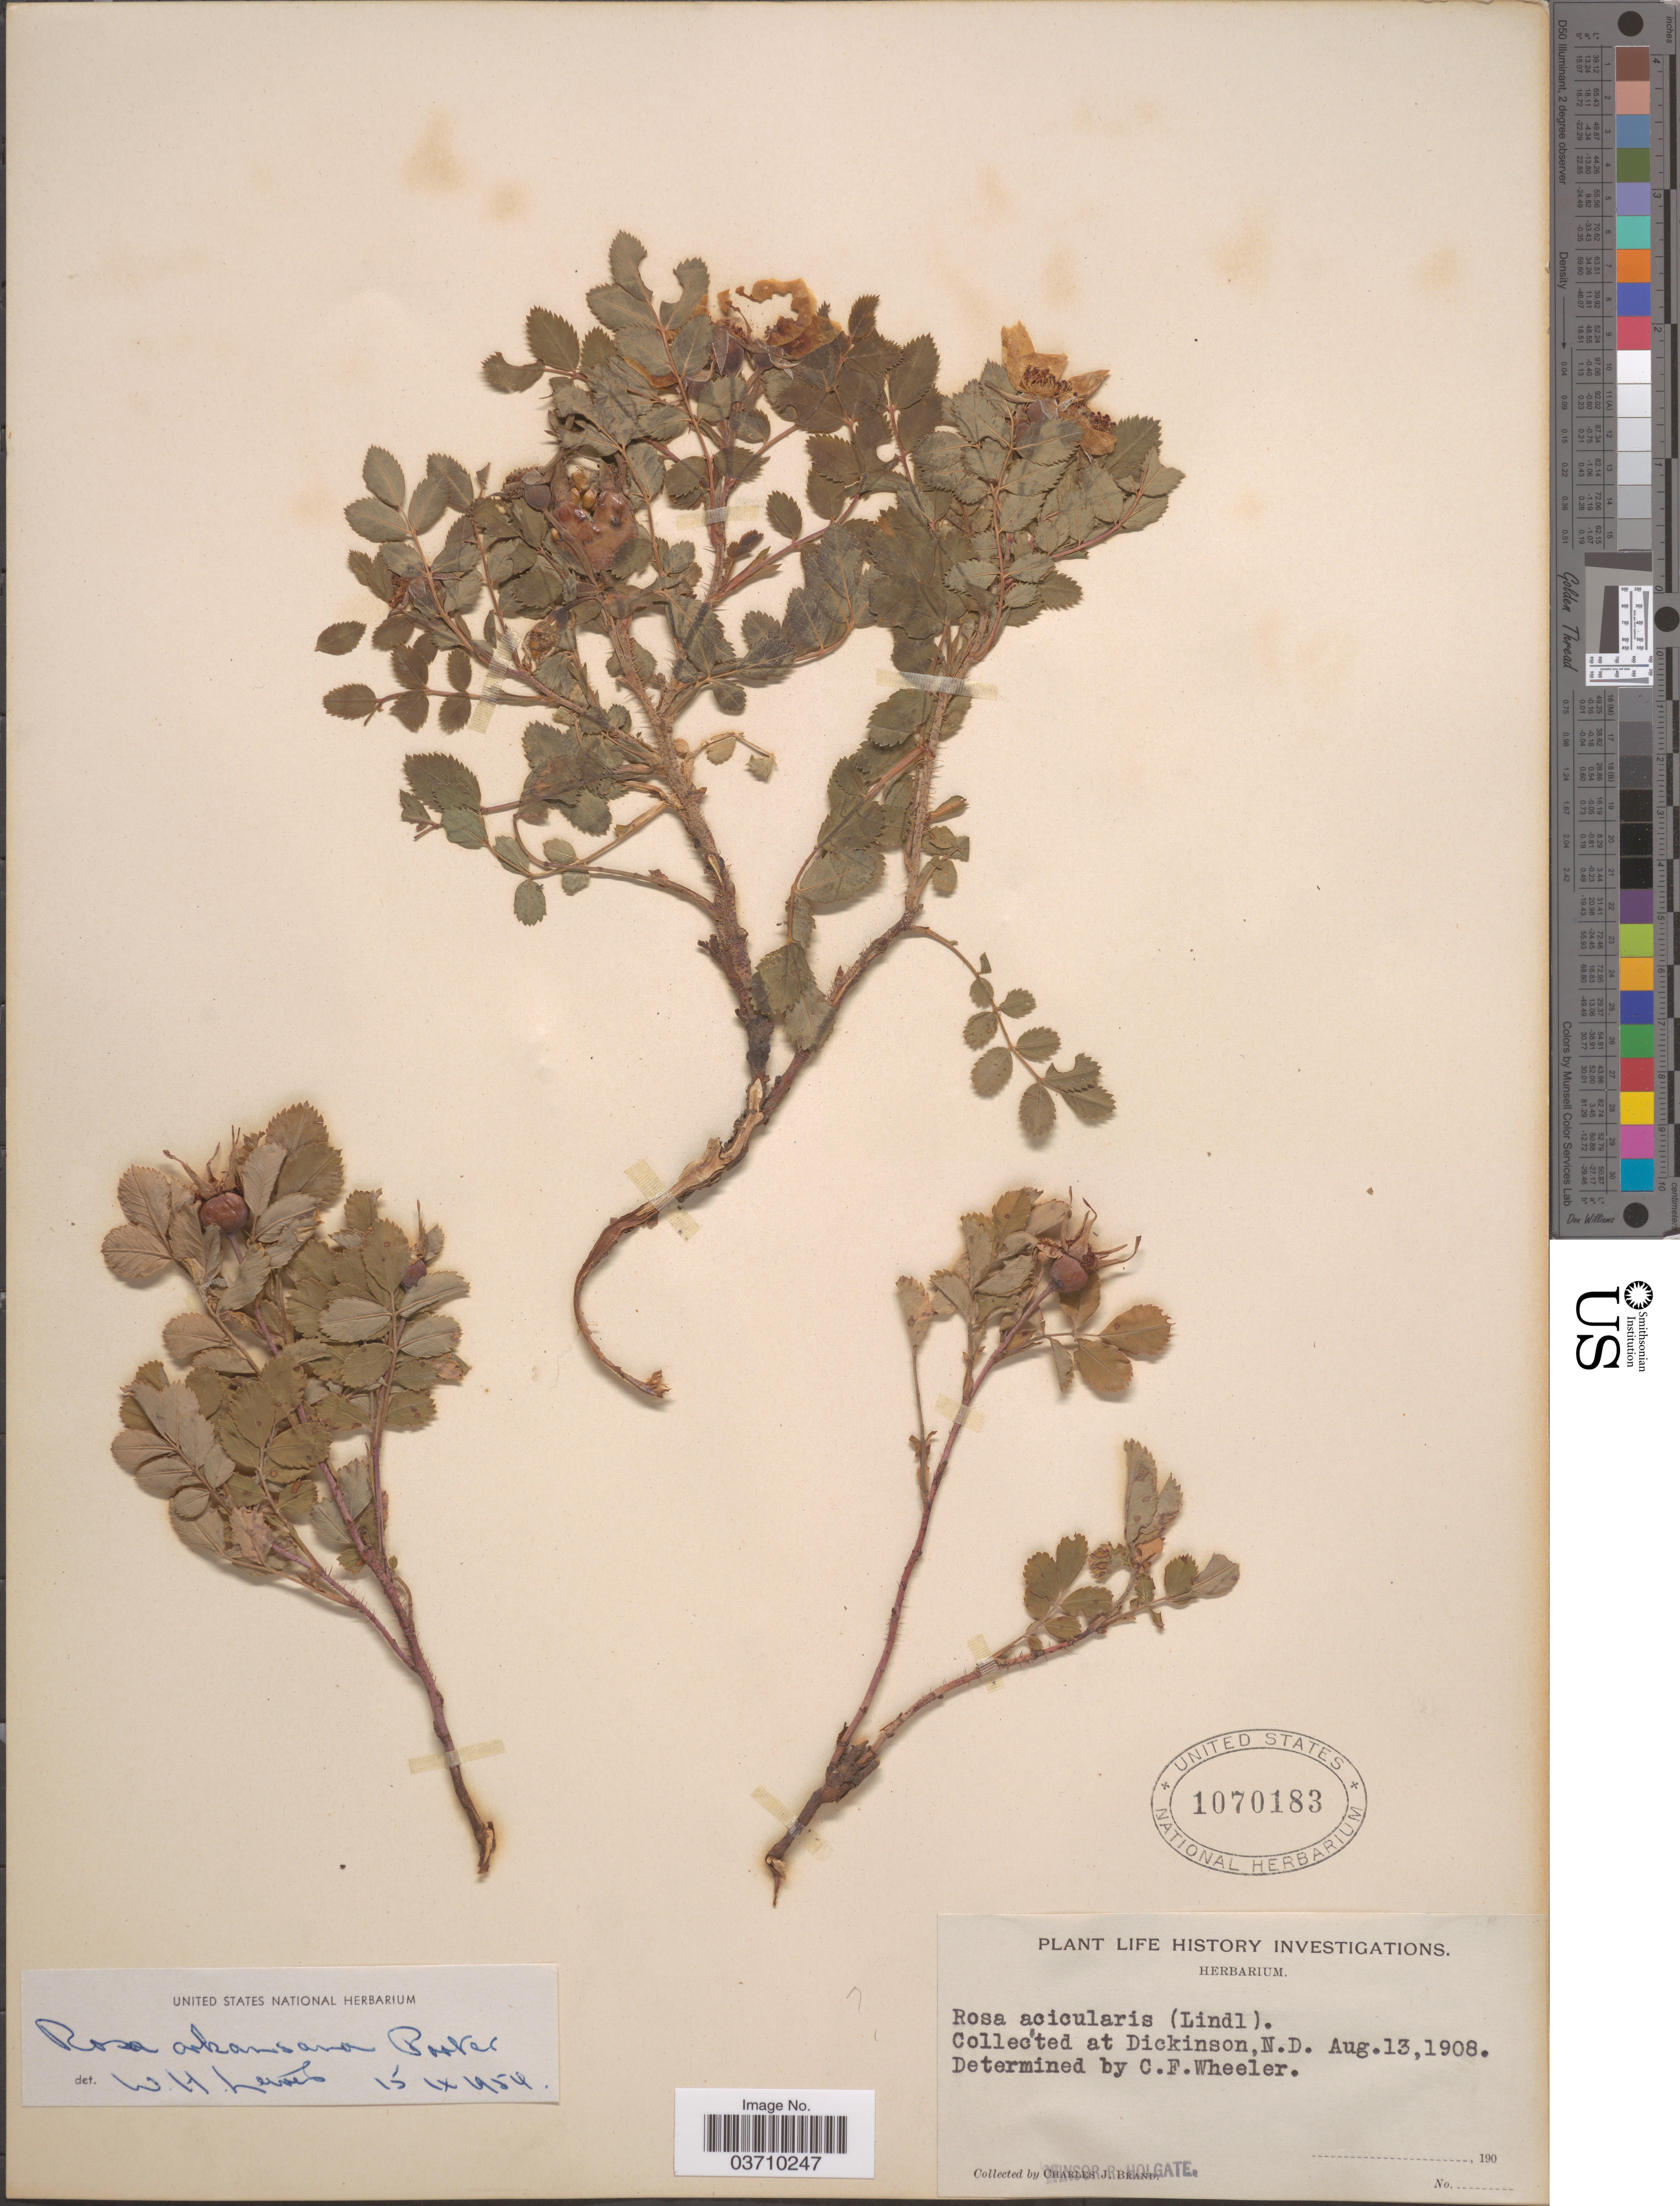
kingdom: Plantae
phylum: Tracheophyta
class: Magnoliopsida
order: Rosales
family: Rosaceae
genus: Rosa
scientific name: Rosa arkansana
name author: Porter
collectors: C. J. Brand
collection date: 1908-08-13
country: United States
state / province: North Dakota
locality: Dickinson.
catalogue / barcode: US 1070183